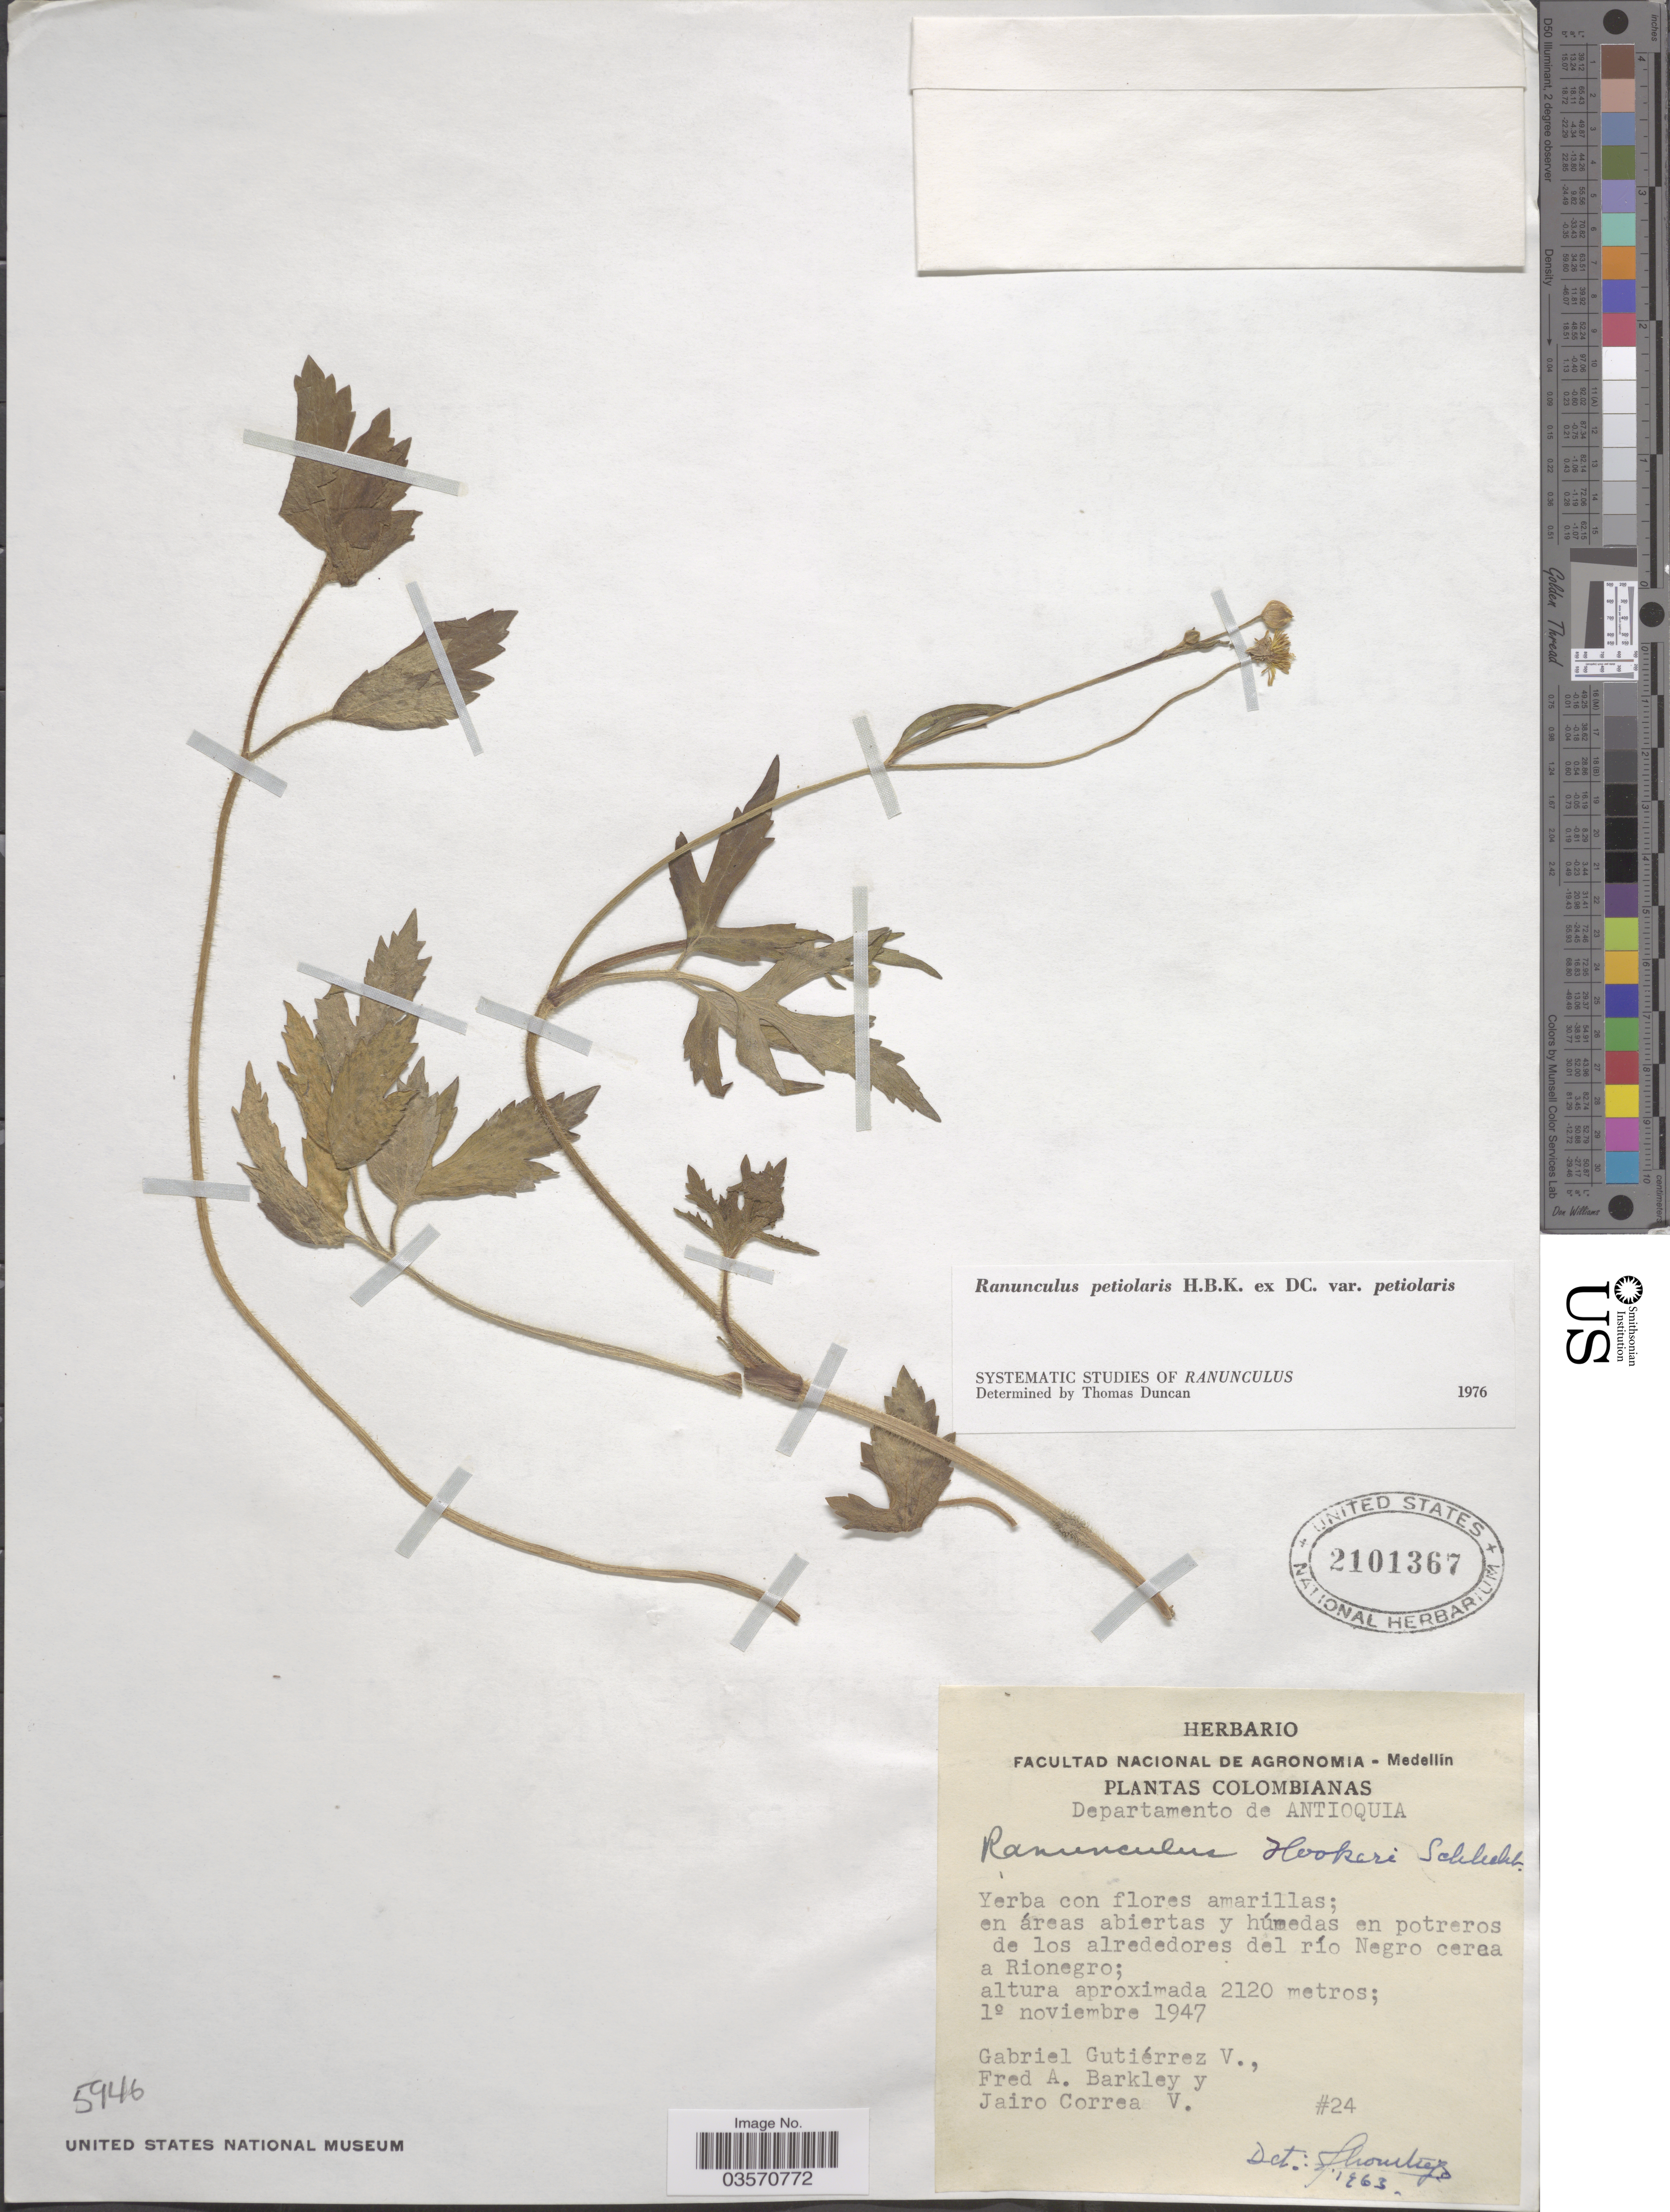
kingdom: Plantae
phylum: Tracheophyta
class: Magnoliopsida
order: Ranunculales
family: Ranunculaceae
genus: Ranunculus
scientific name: Ranunculus petiolaris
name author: Kunth ex DC.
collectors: G. Gutiérrez V., F. A. Barkley & J. Correa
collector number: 24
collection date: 1947-11-01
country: Colombia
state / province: Antioquia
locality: Departamento de Antioquia. Los alrededores del río Negro cerea a Rionegro.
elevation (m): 2120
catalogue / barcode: US 2101367